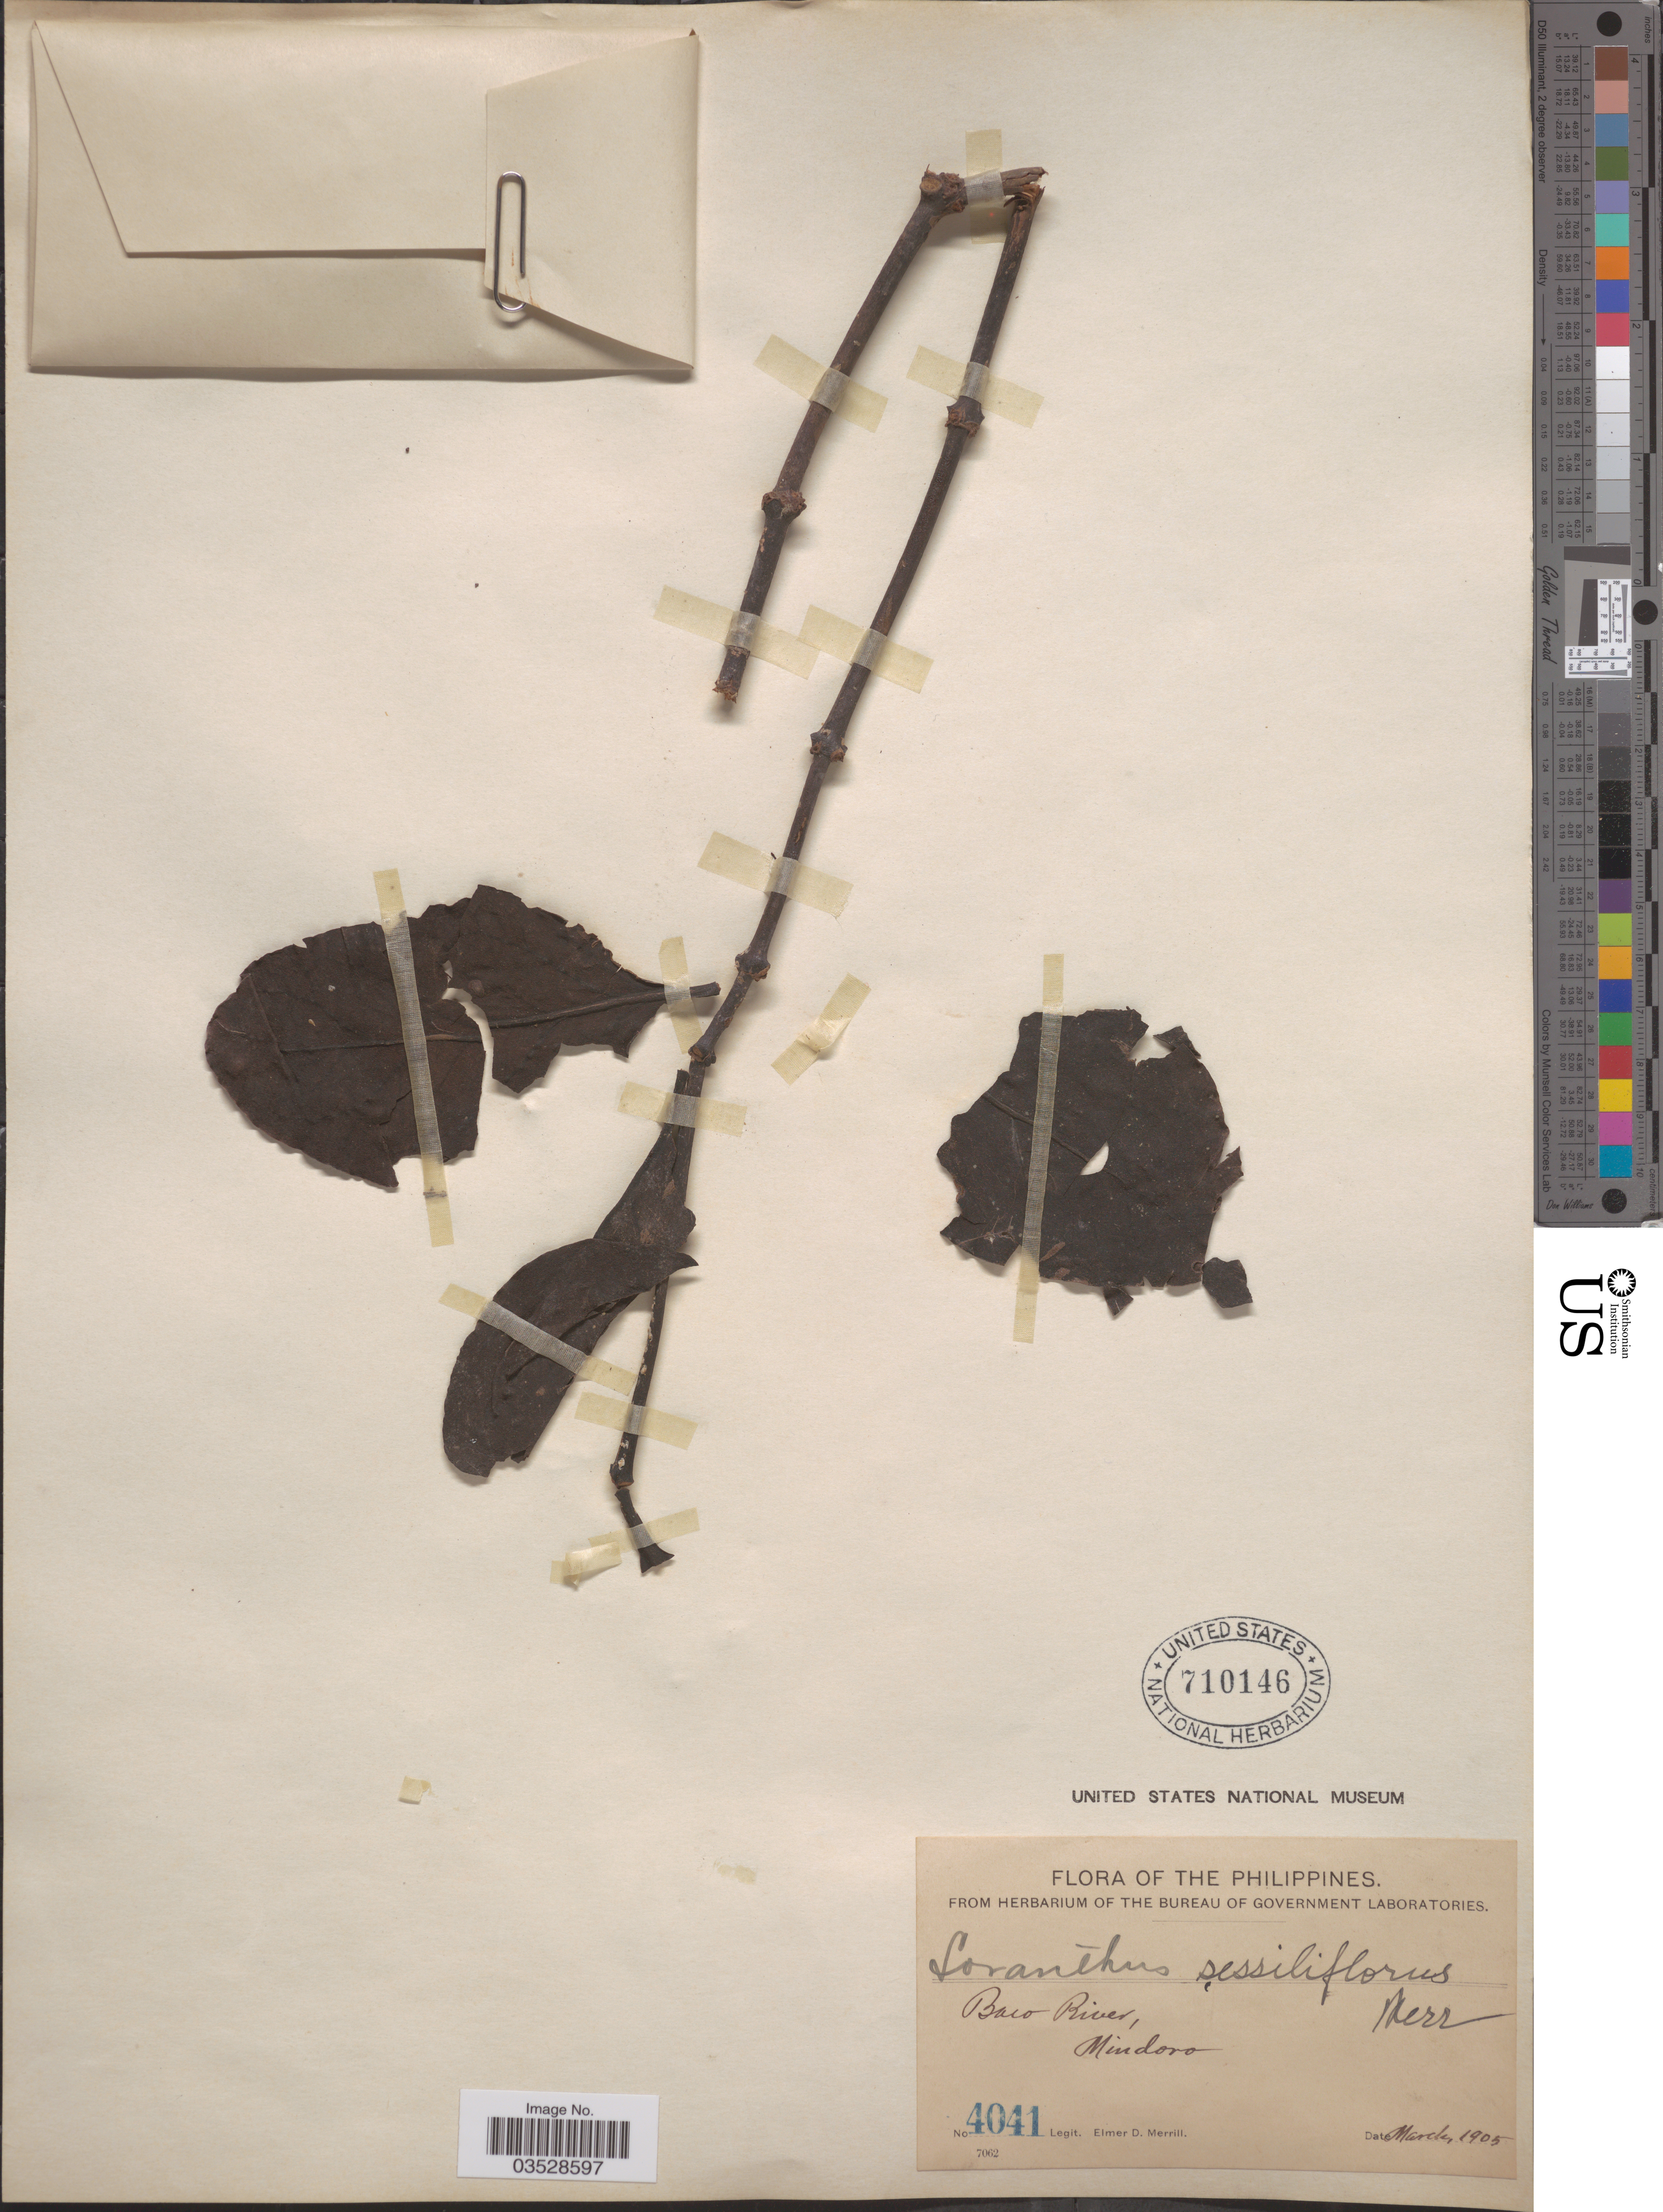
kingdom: Plantae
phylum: Tracheophyta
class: Magnoliopsida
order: Santalales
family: Loranthaceae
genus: Loranthus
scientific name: Loranthus sessiliflorus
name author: Merr.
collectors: E. D. Merrill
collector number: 4041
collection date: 1905-03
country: Philippines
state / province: Mimaropa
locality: Baco River, Mindoro.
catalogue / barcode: US 710146